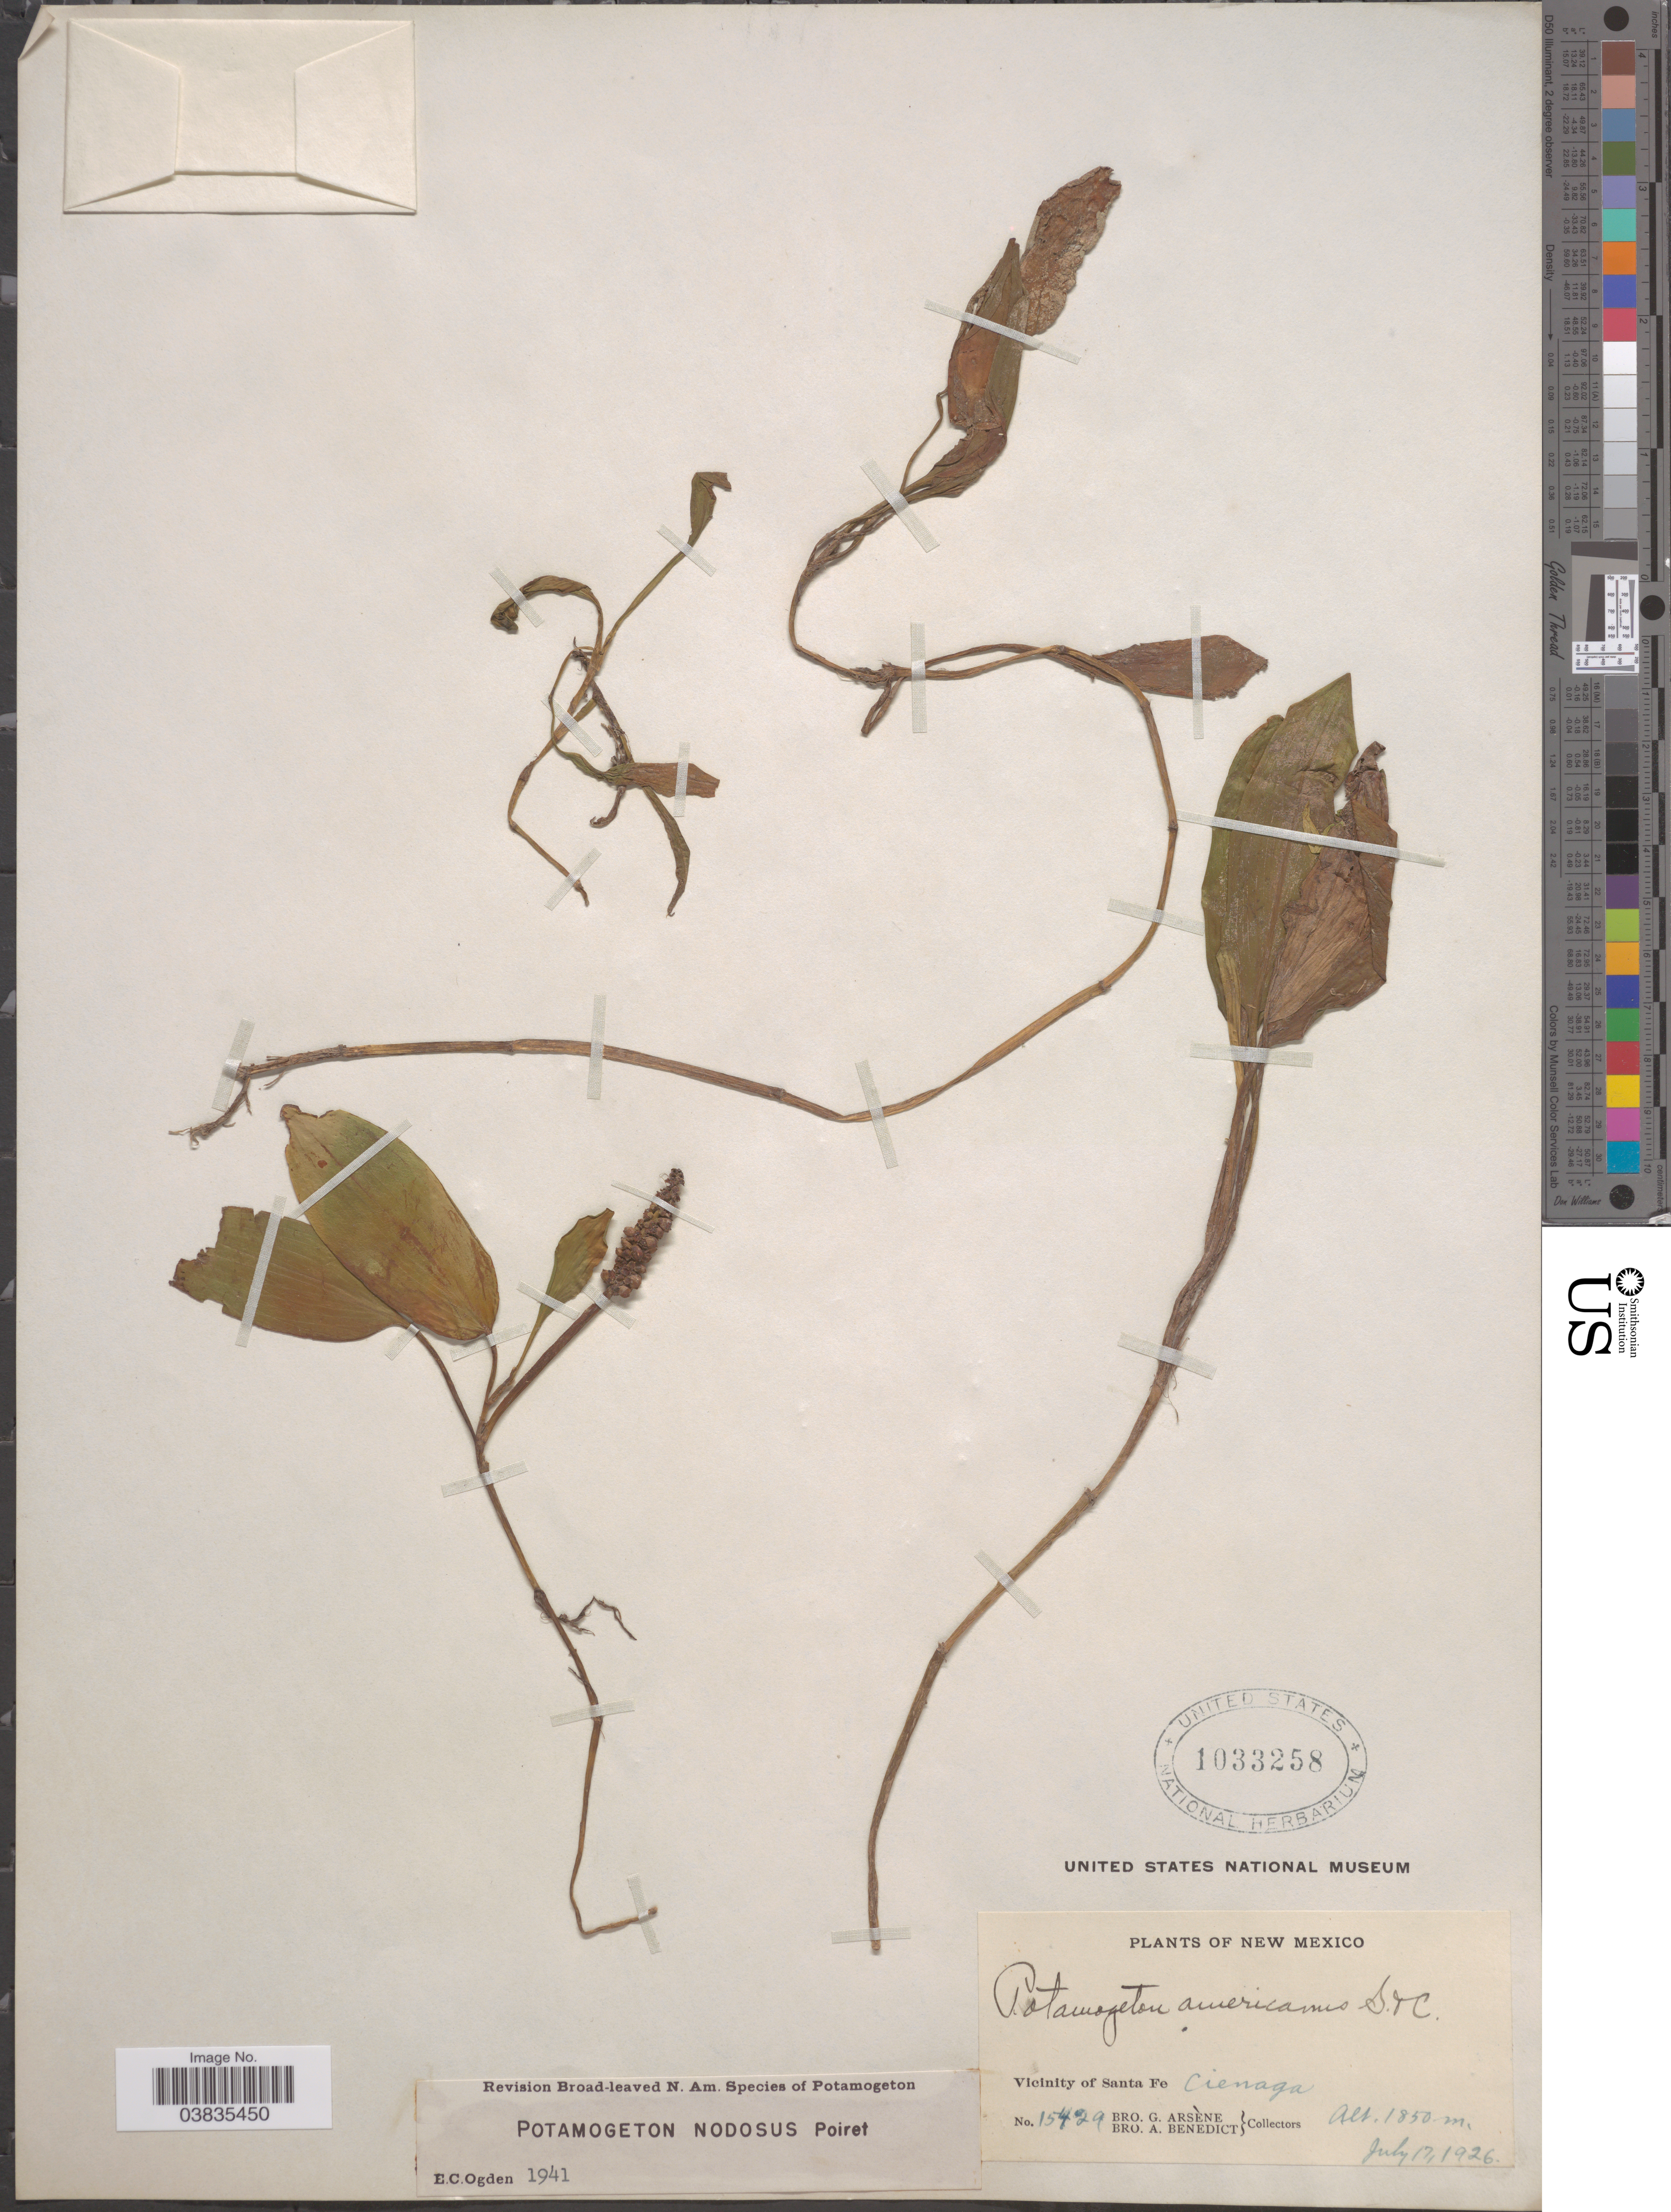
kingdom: Plantae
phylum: Tracheophyta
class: Liliopsida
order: Alismatales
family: Potamogetonaceae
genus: Potamogeton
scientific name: Potamogeton nodosus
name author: Poir.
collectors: Bro. G. Arsène & Bro. A. Benedict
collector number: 15429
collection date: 1926-07-17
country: United States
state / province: New Mexico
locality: Vicinity of Santa Fe. Cienaga.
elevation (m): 1850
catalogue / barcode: US 1033258